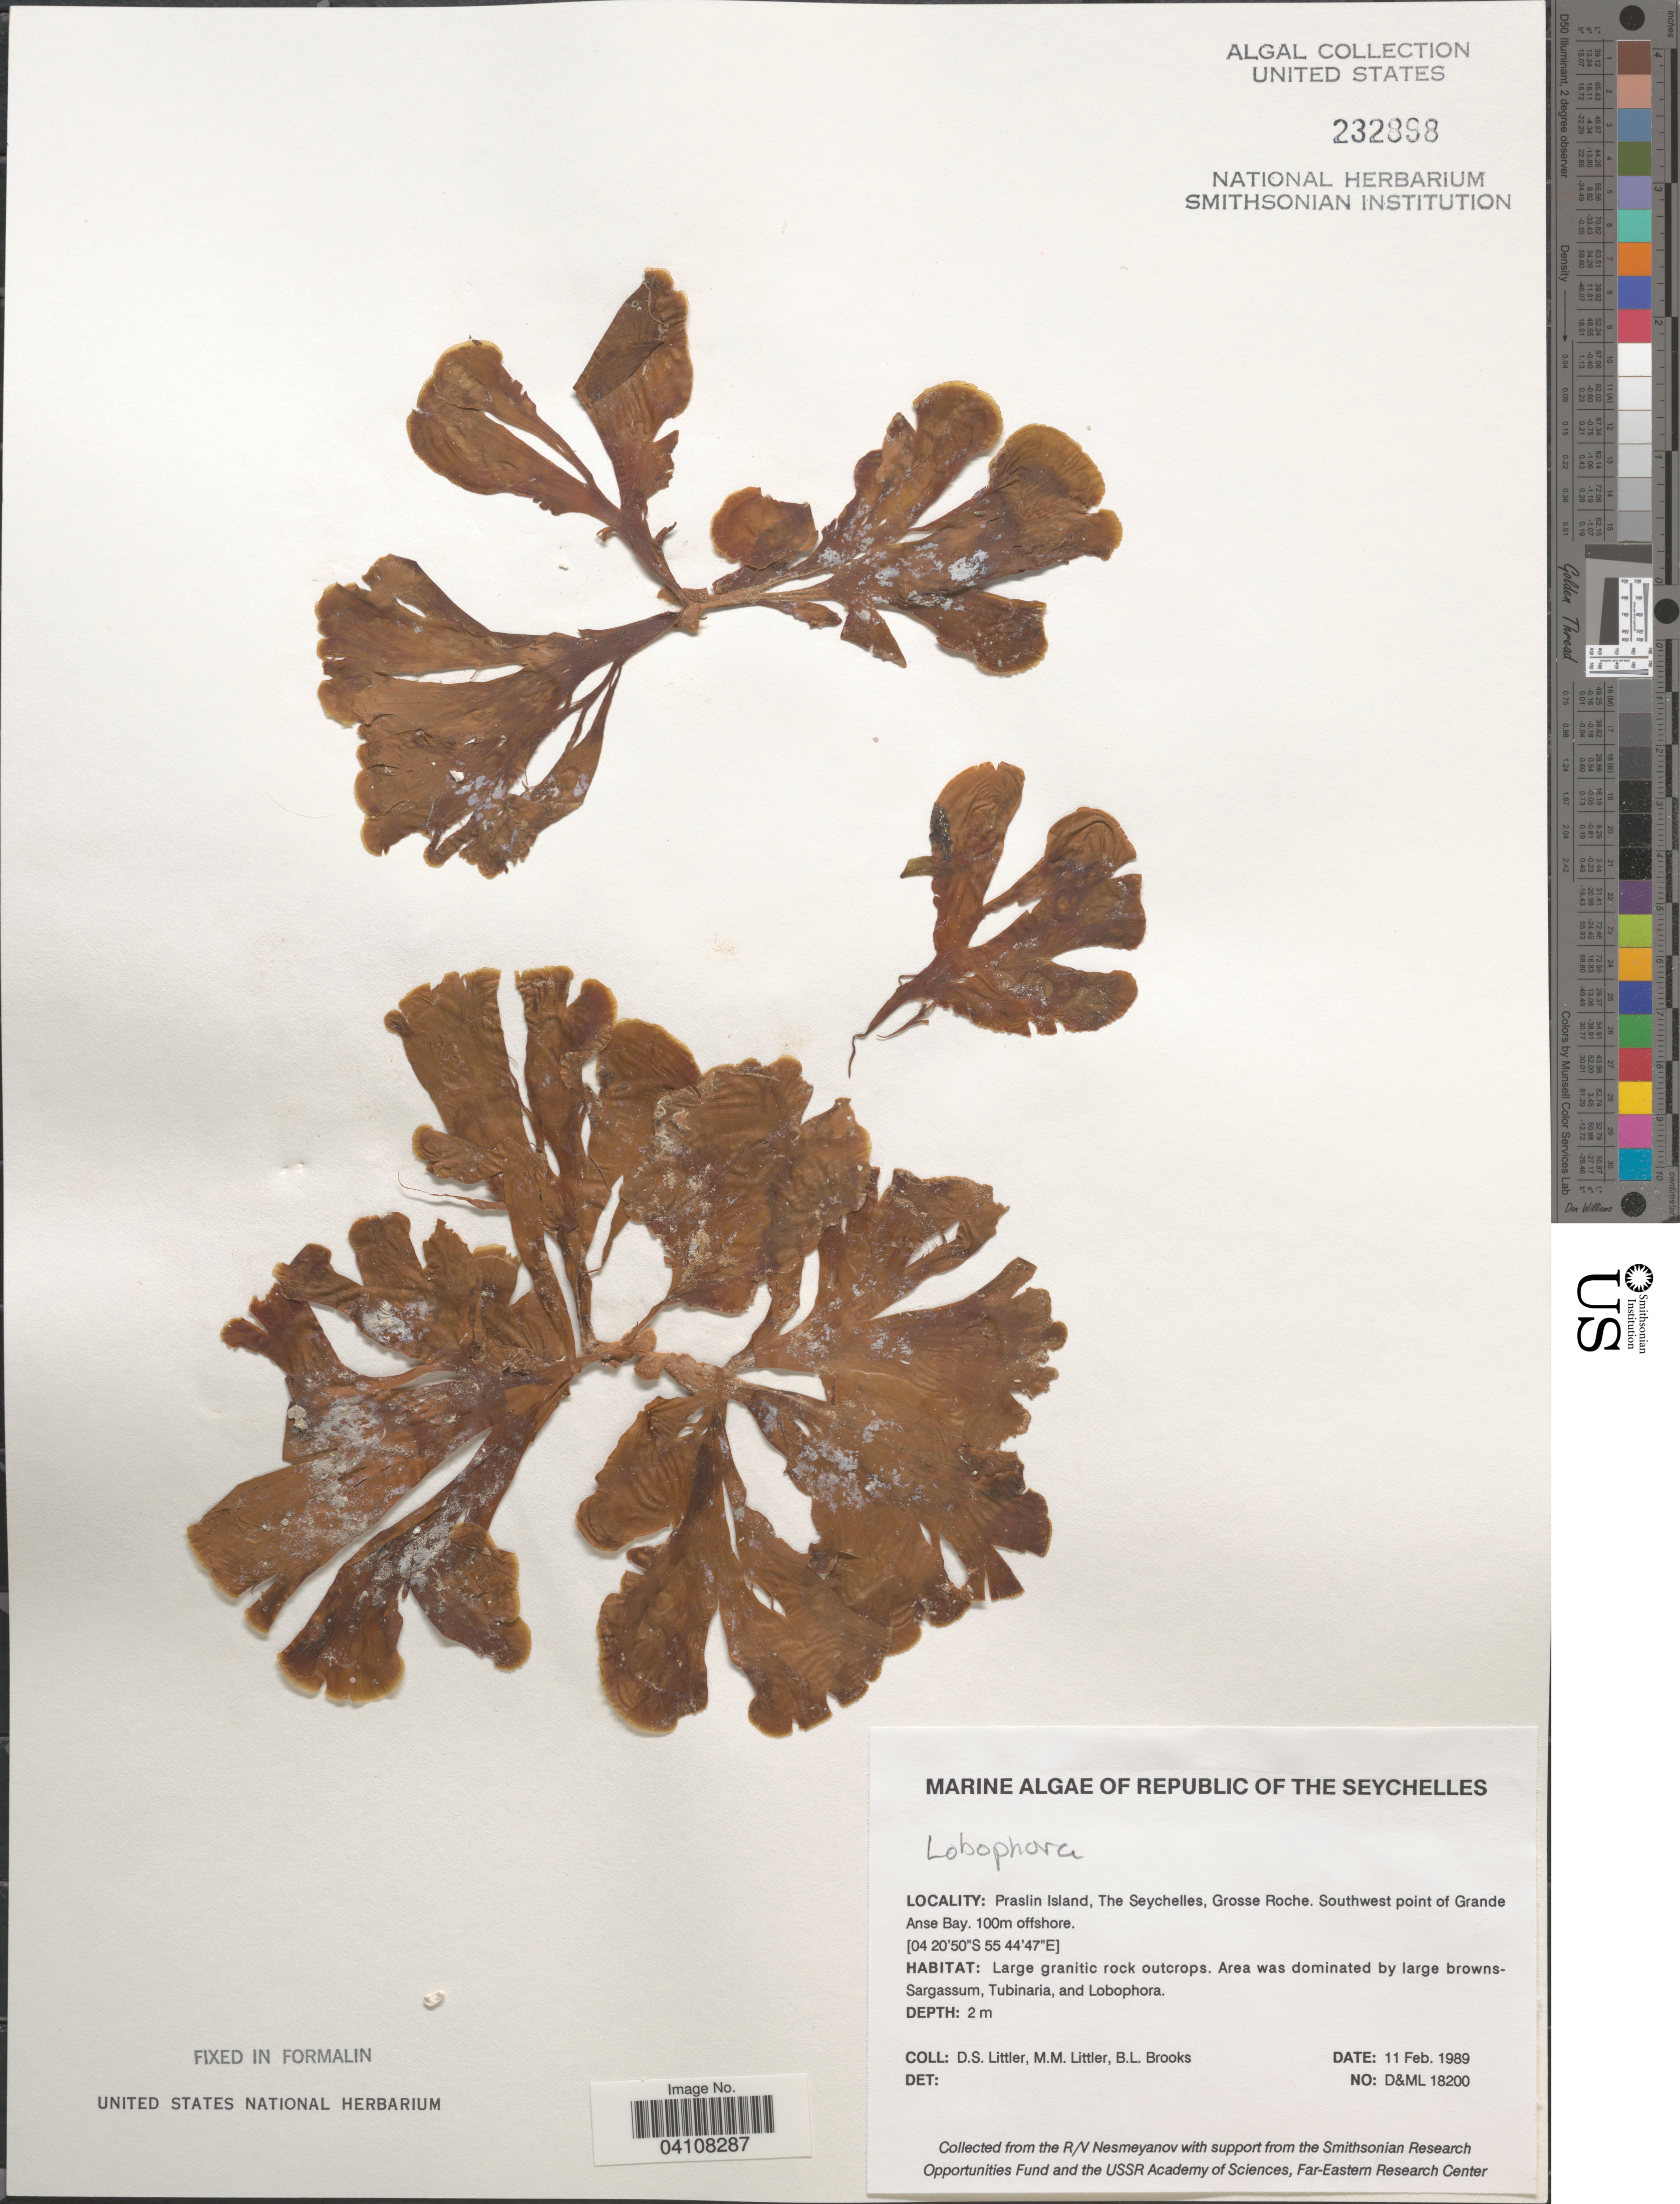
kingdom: Chromista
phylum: Ochrophyta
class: Phaeophyceae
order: Dictyotales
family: Dictyotaceae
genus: Lobophora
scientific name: Lobophora sp.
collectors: D. S. Littler & B. Brooks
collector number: D&ML18200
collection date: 1989-02-11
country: Seychelles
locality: Republic of The Seychelles. Praslin Island, Grosse Roche. Southwest point of Grande Anse Bay. 100m offshore.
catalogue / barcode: US 232898